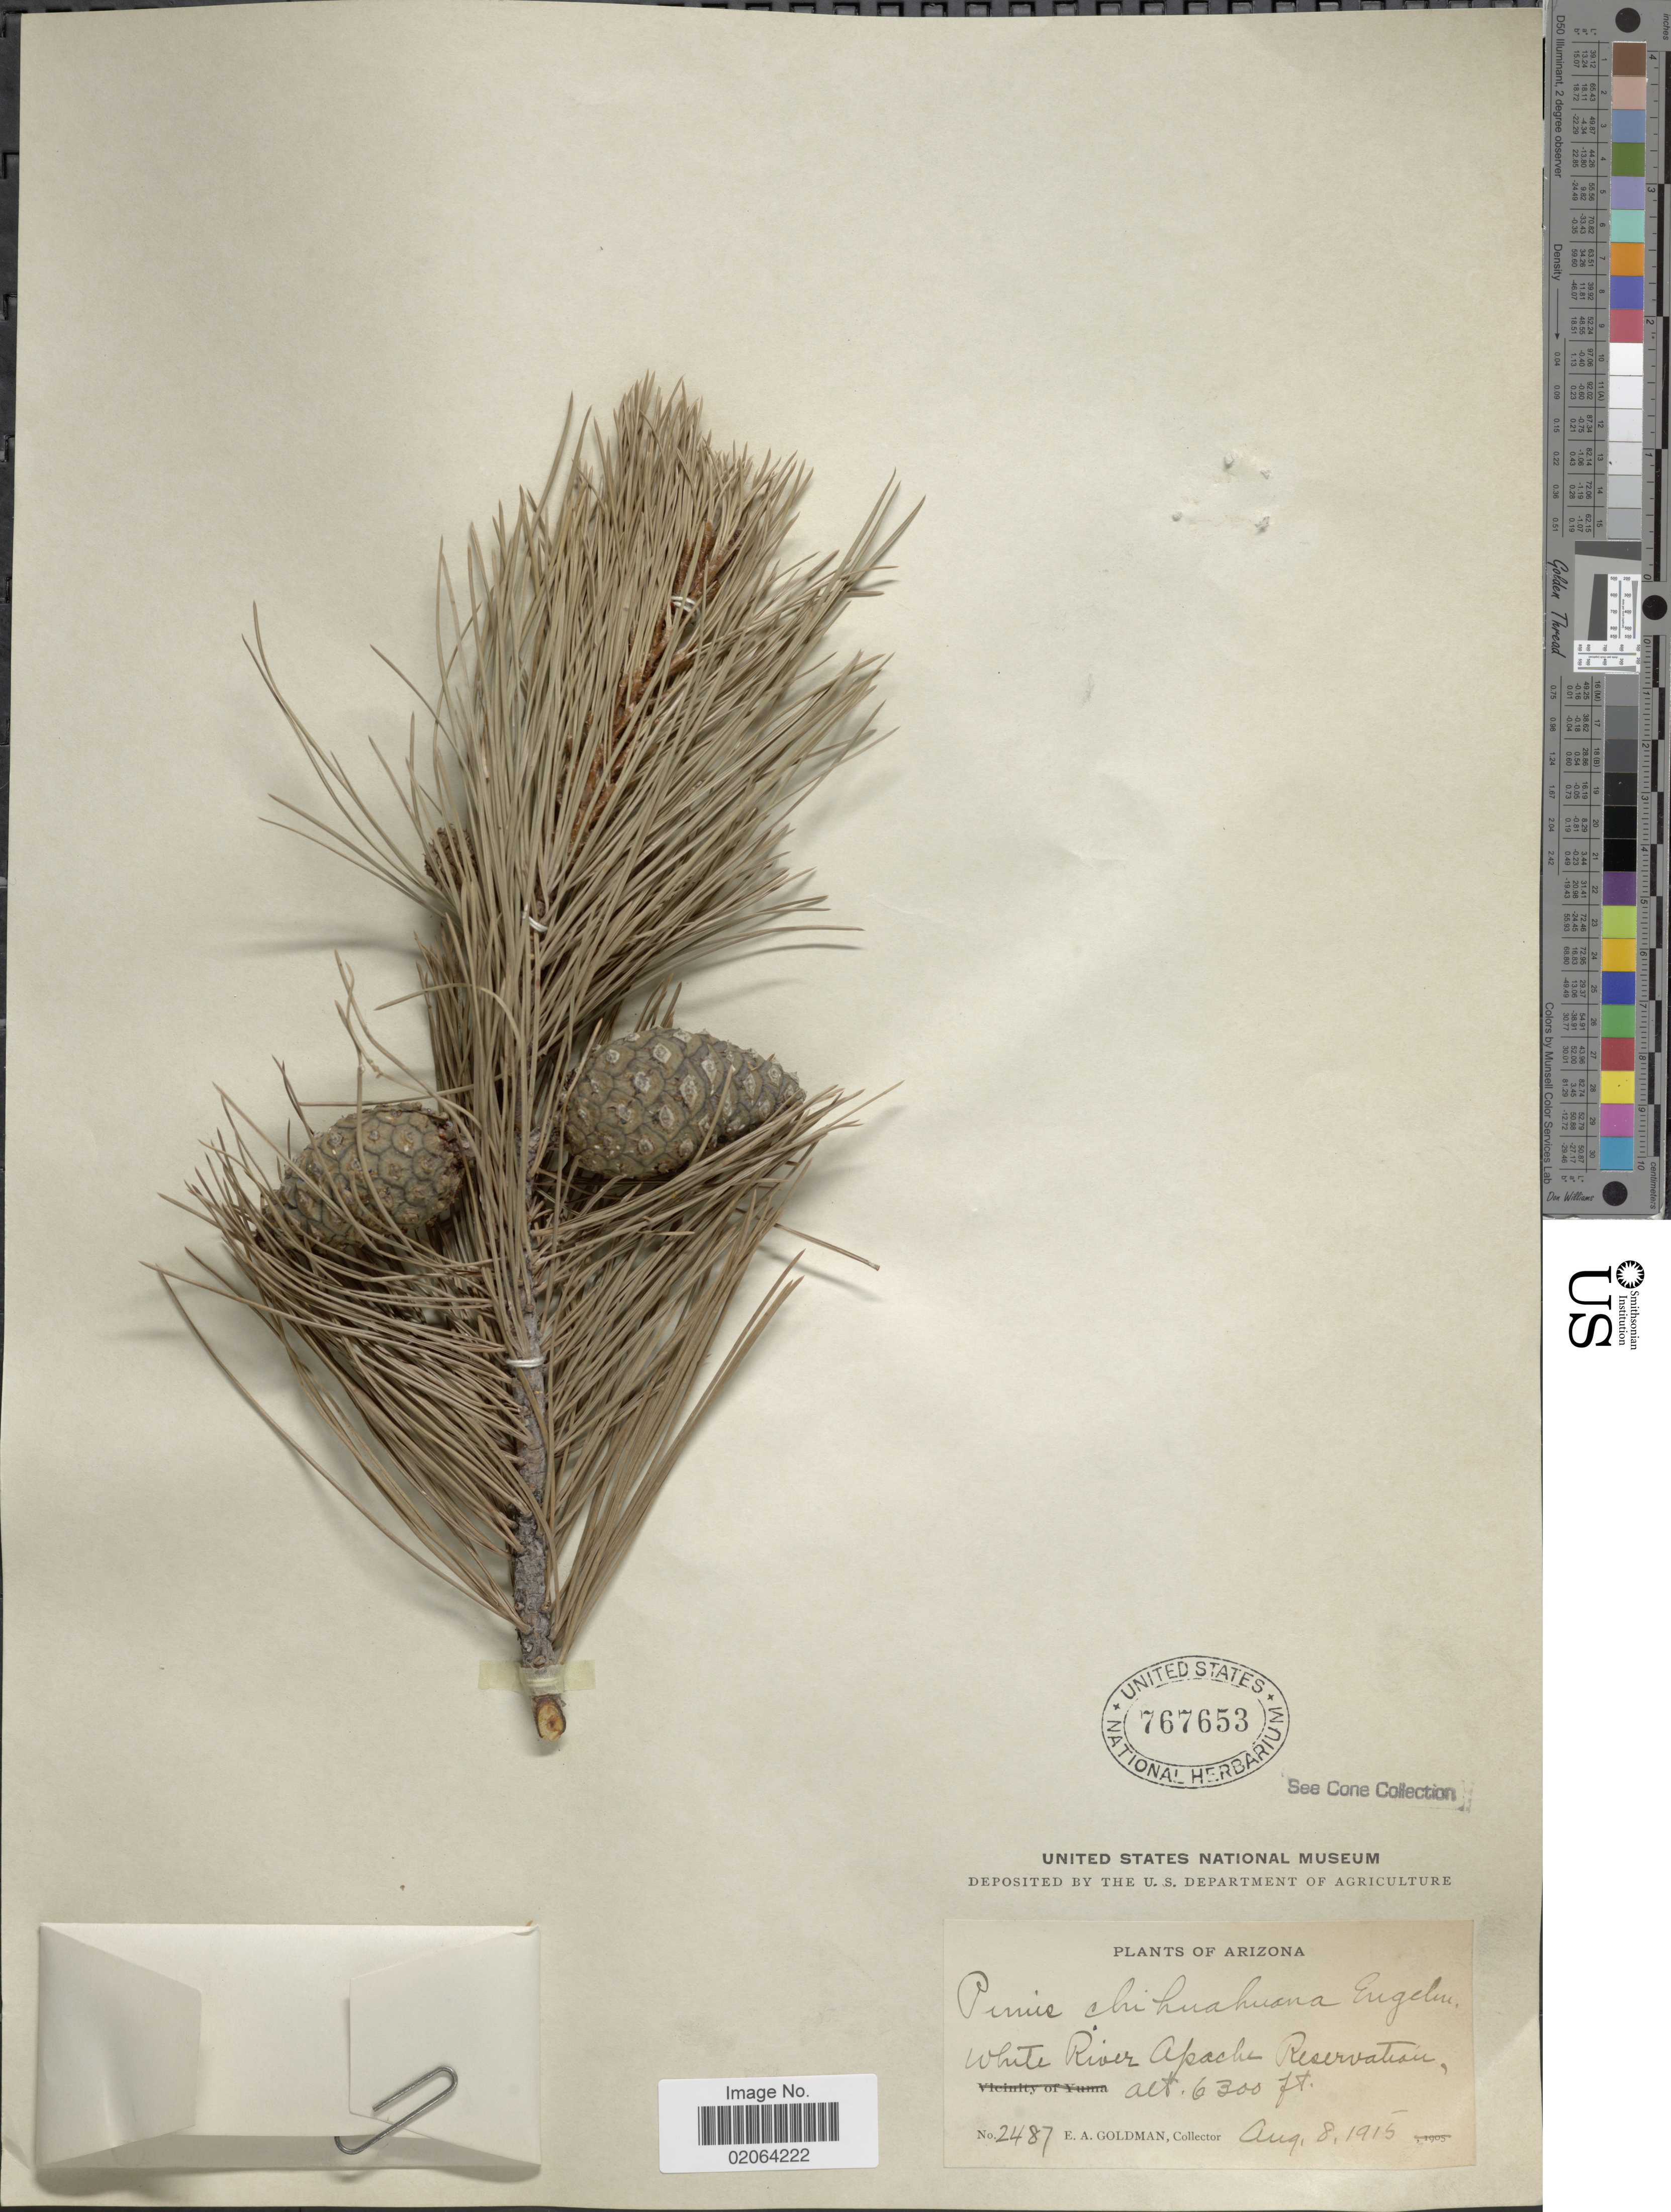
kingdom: Plantae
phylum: Tracheophyta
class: Pinopsida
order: Pinales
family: Pinaceae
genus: Pinus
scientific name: Pinus leiophylla var. chihuahuana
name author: (Engelm.) Shaw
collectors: E. A. Goldman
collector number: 2487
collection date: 1915-08-08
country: United States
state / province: Arizona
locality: Arizona. White River Apache Reservation,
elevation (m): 1920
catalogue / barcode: US 767653